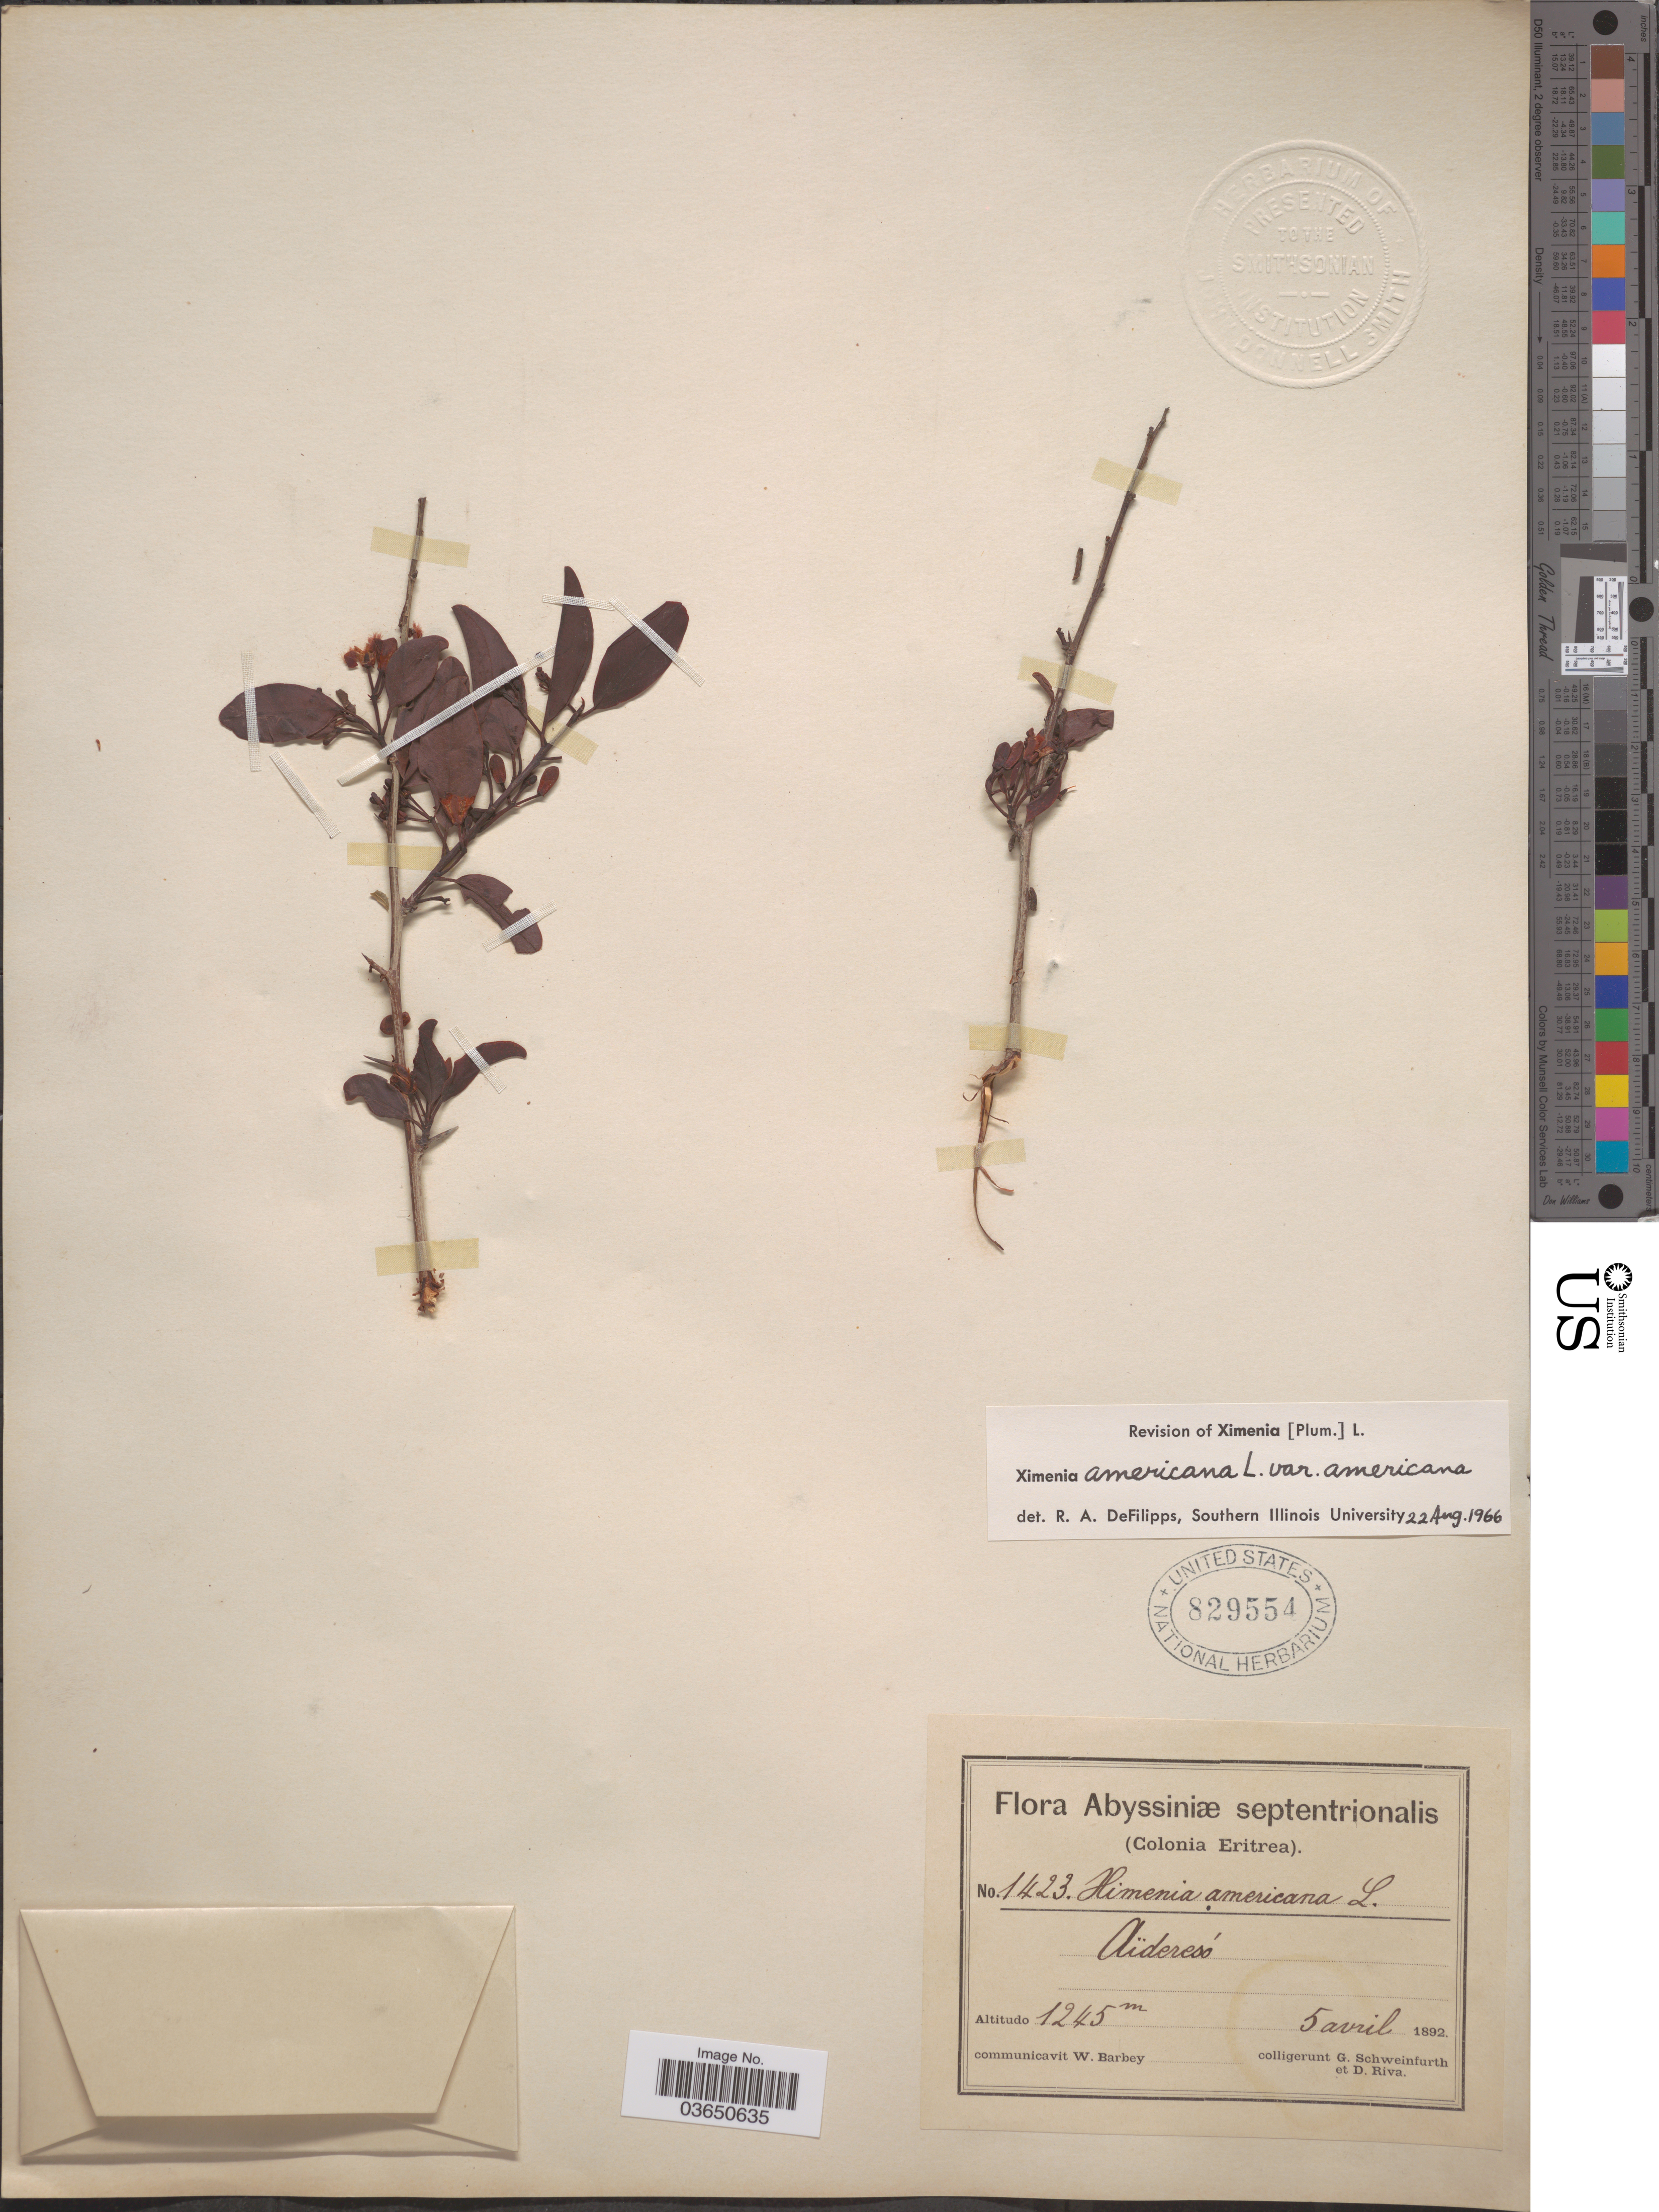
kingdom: Plantae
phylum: Tracheophyta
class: Magnoliopsida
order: Santalales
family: Ximeniaceae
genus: Ximenia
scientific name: Ximenia americana var. americana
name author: L.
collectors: G. A. Schweinfurth (herbarium) & D. Riva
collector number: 1423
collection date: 1892-04-05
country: Eritrea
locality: Abyssiniæ septentrionalis (Colonia Eritrea). Aïderesó.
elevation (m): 1245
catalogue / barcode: US 829554